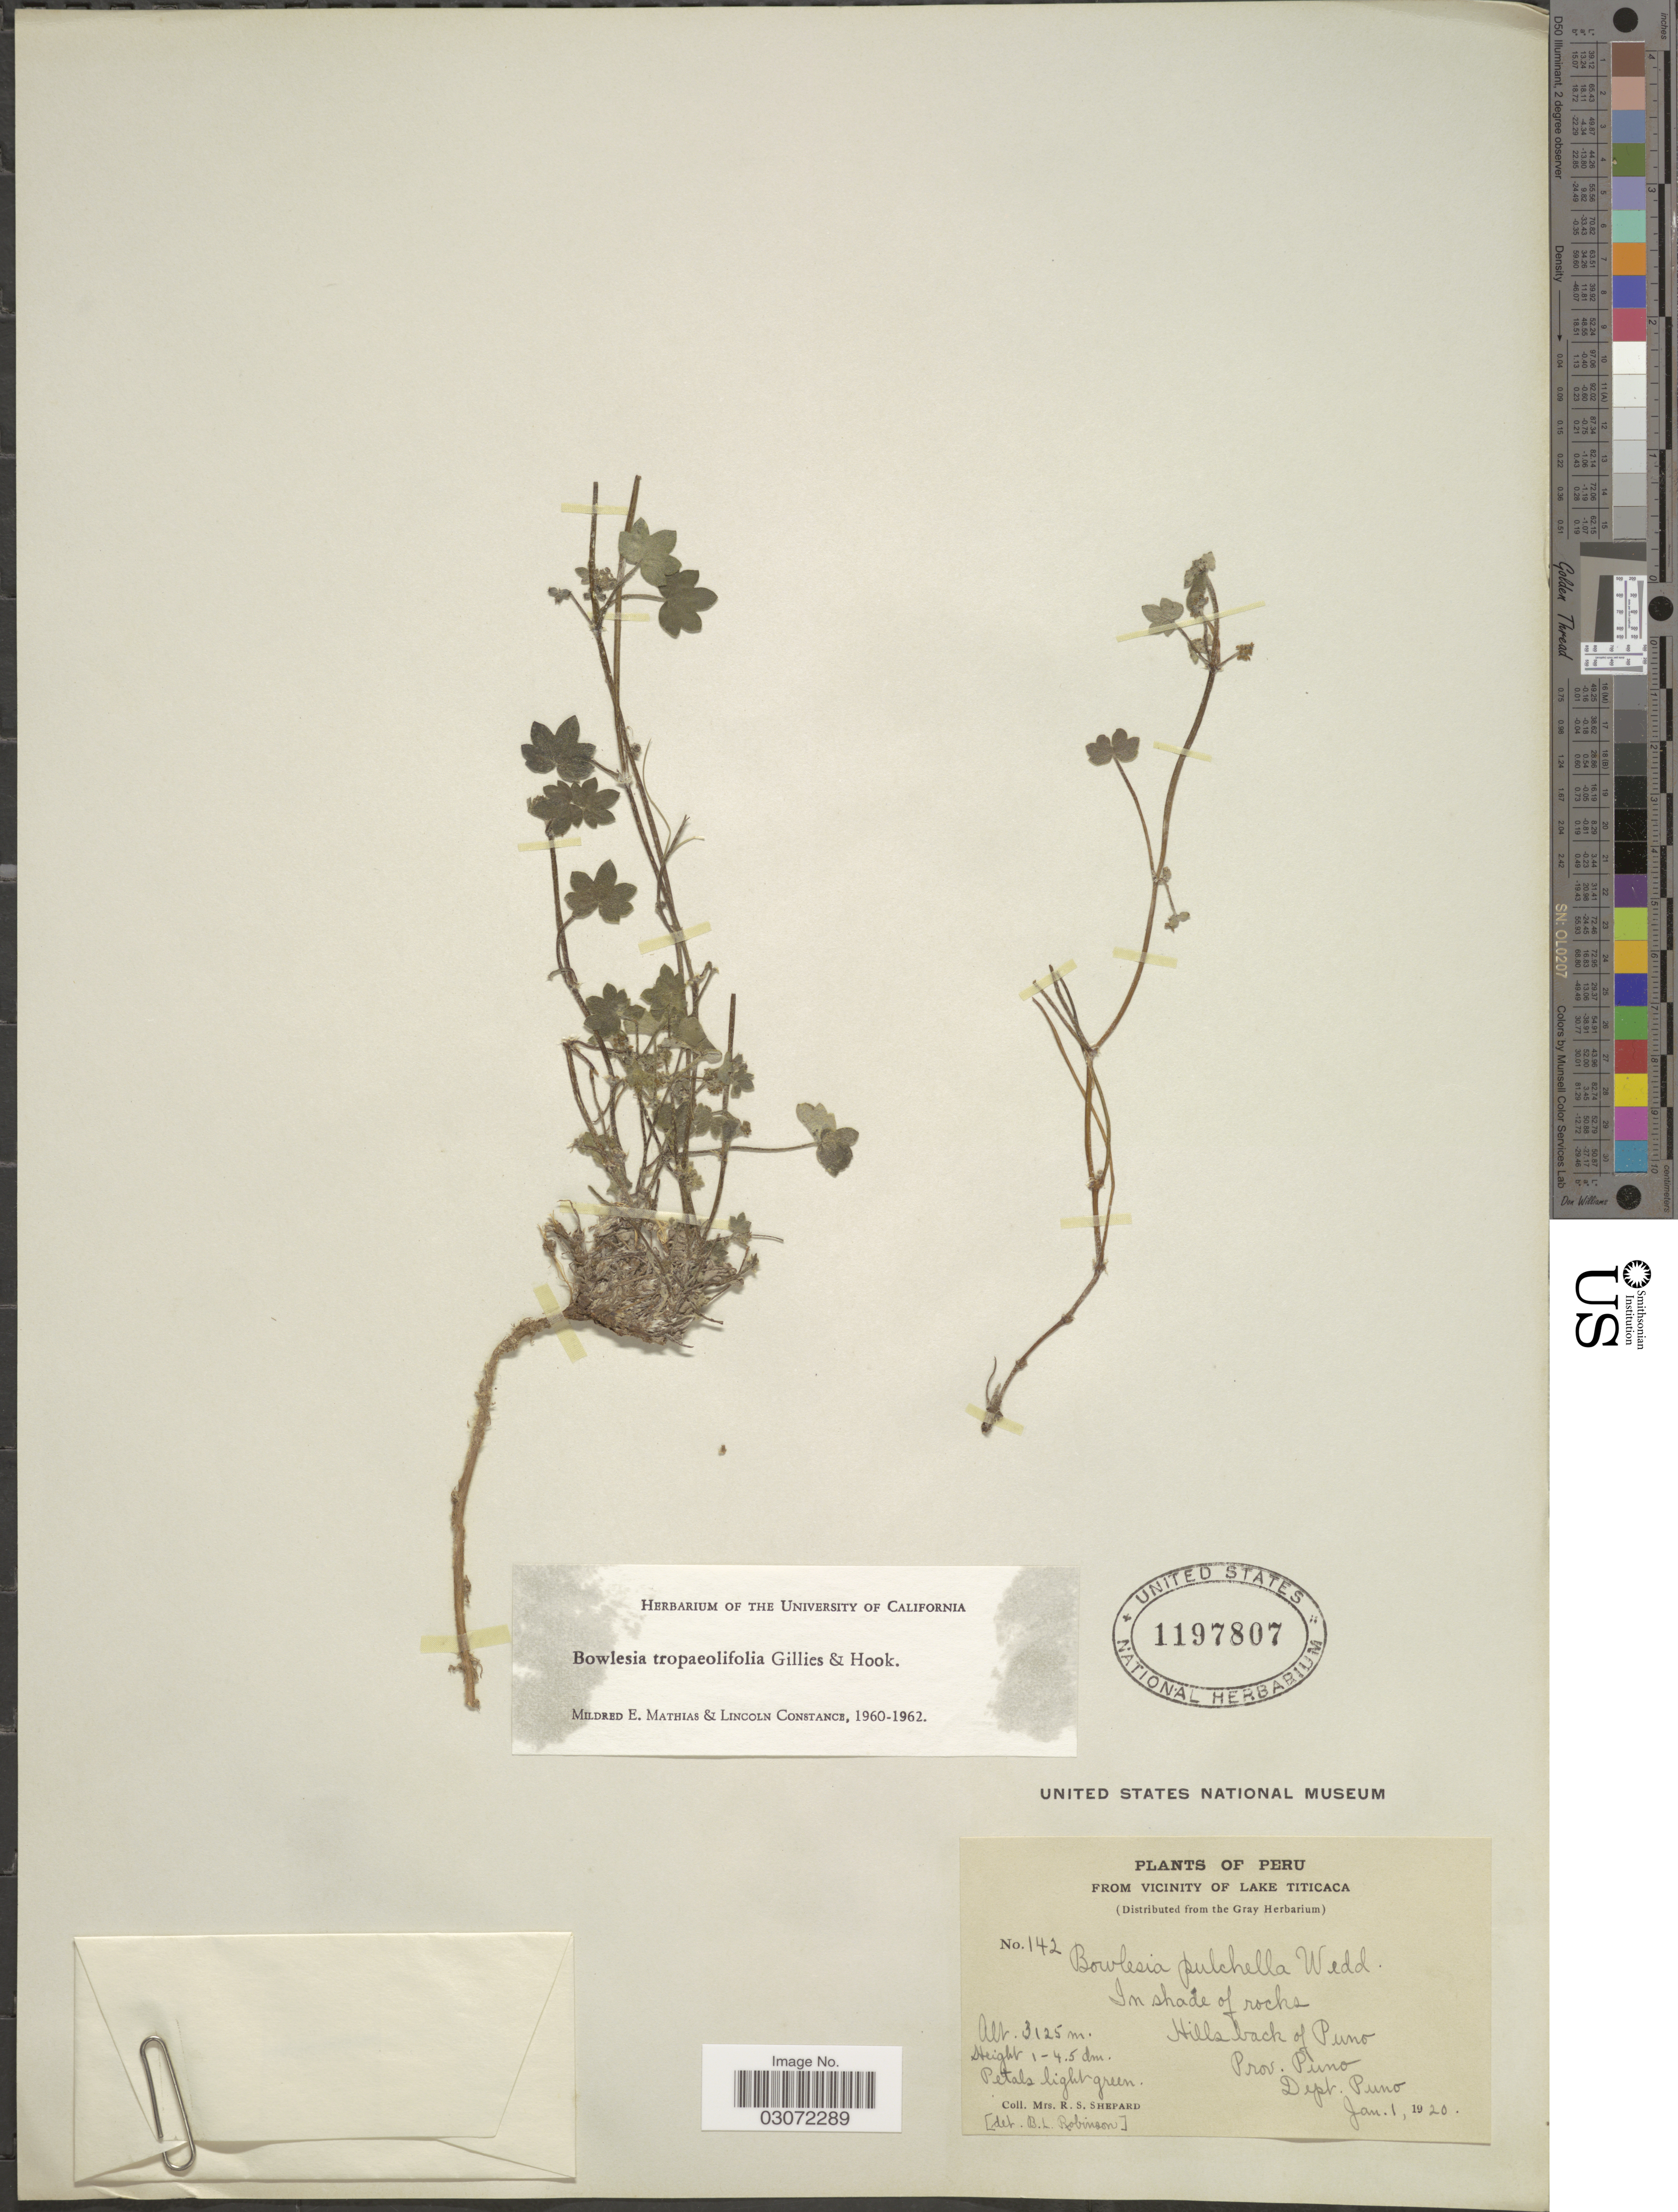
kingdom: Plantae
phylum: Tracheophyta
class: Magnoliopsida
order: Apiales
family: Apiaceae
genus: Bowlesia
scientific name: Bowlesia tropaeolifolia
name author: J.M. Gillet & Hook.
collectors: R. Shepard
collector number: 142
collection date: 1920-01-01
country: Peru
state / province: Puno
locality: From Vicinity of Lake Titicaca. In shade of rocks Hills back of Puno Prov. Puno, Dept. Puno.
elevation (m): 3125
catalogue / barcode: US 1197807